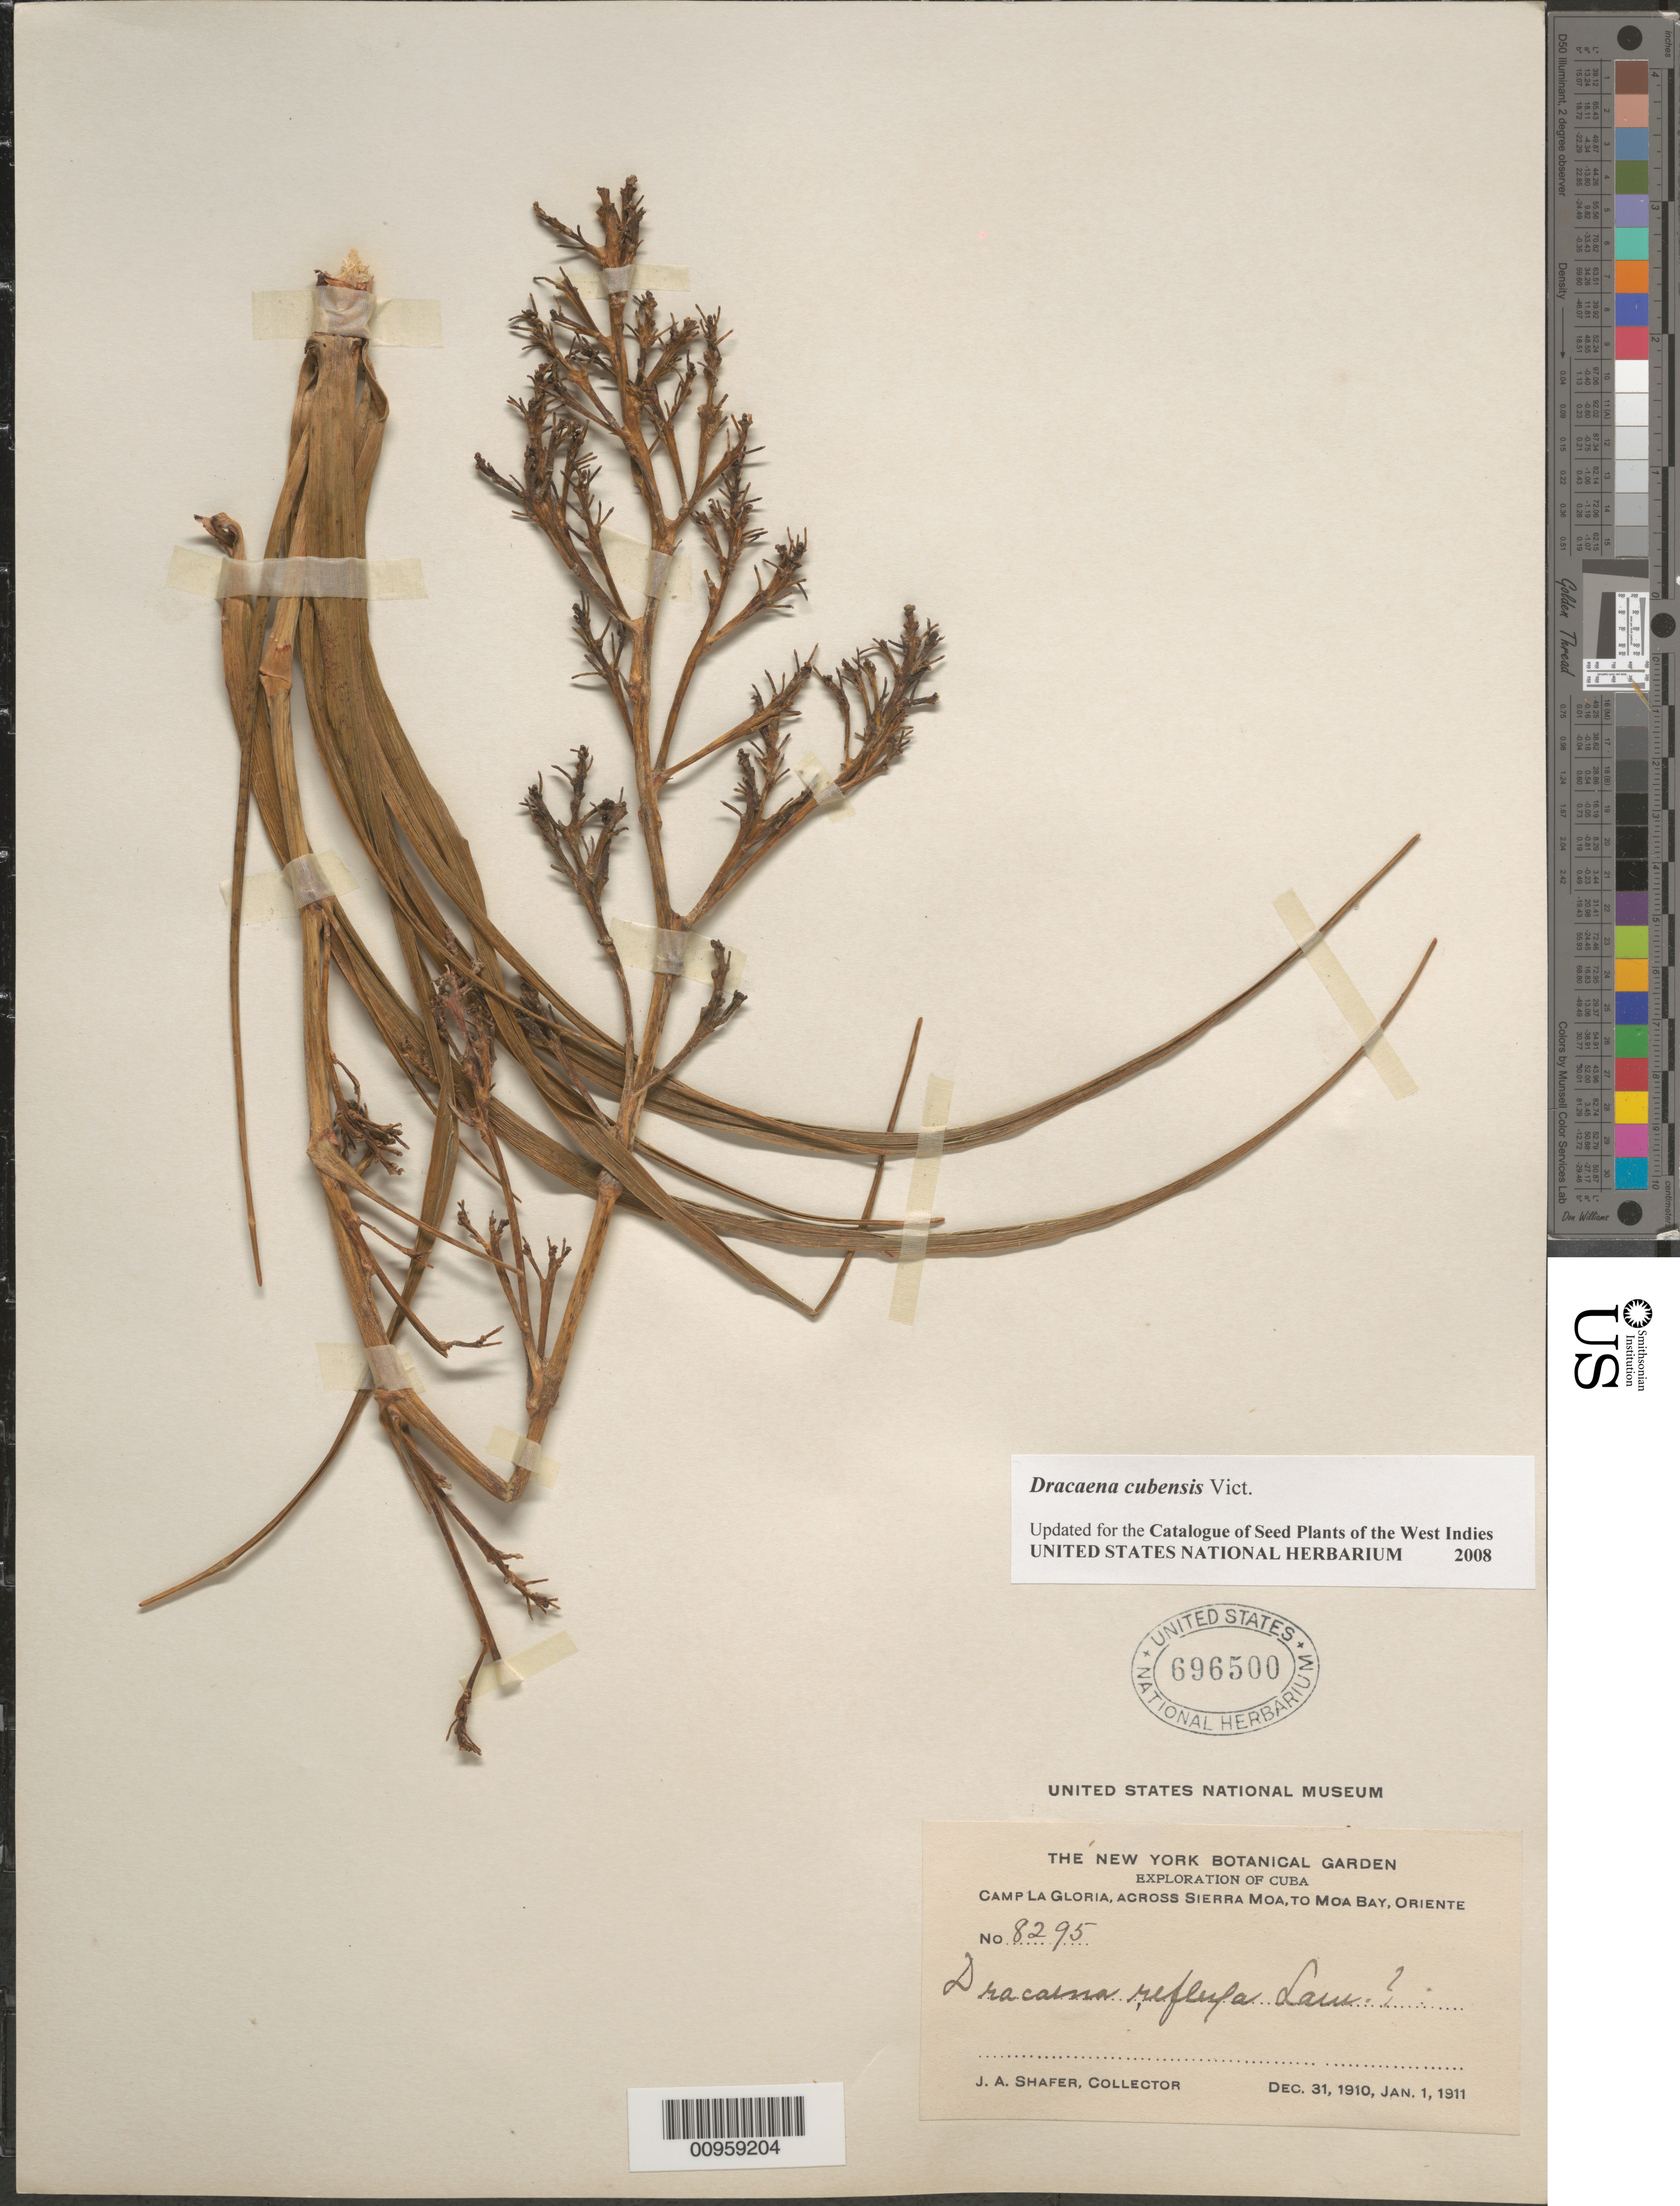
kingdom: Plantae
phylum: Tracheophyta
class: Liliopsida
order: Asparagales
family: Asparagaceae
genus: Dracaena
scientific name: Dracaena cubensis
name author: Vict.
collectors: J. A. Shafer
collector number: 8295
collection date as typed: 31 Dec 1910 to 01 Jan 1911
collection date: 1910-12-31/1911-01-01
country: Cuba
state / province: Holguín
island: Cuba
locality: Camp La Gloria, across Sierra Moa, to Moa Bay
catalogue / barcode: US 696500